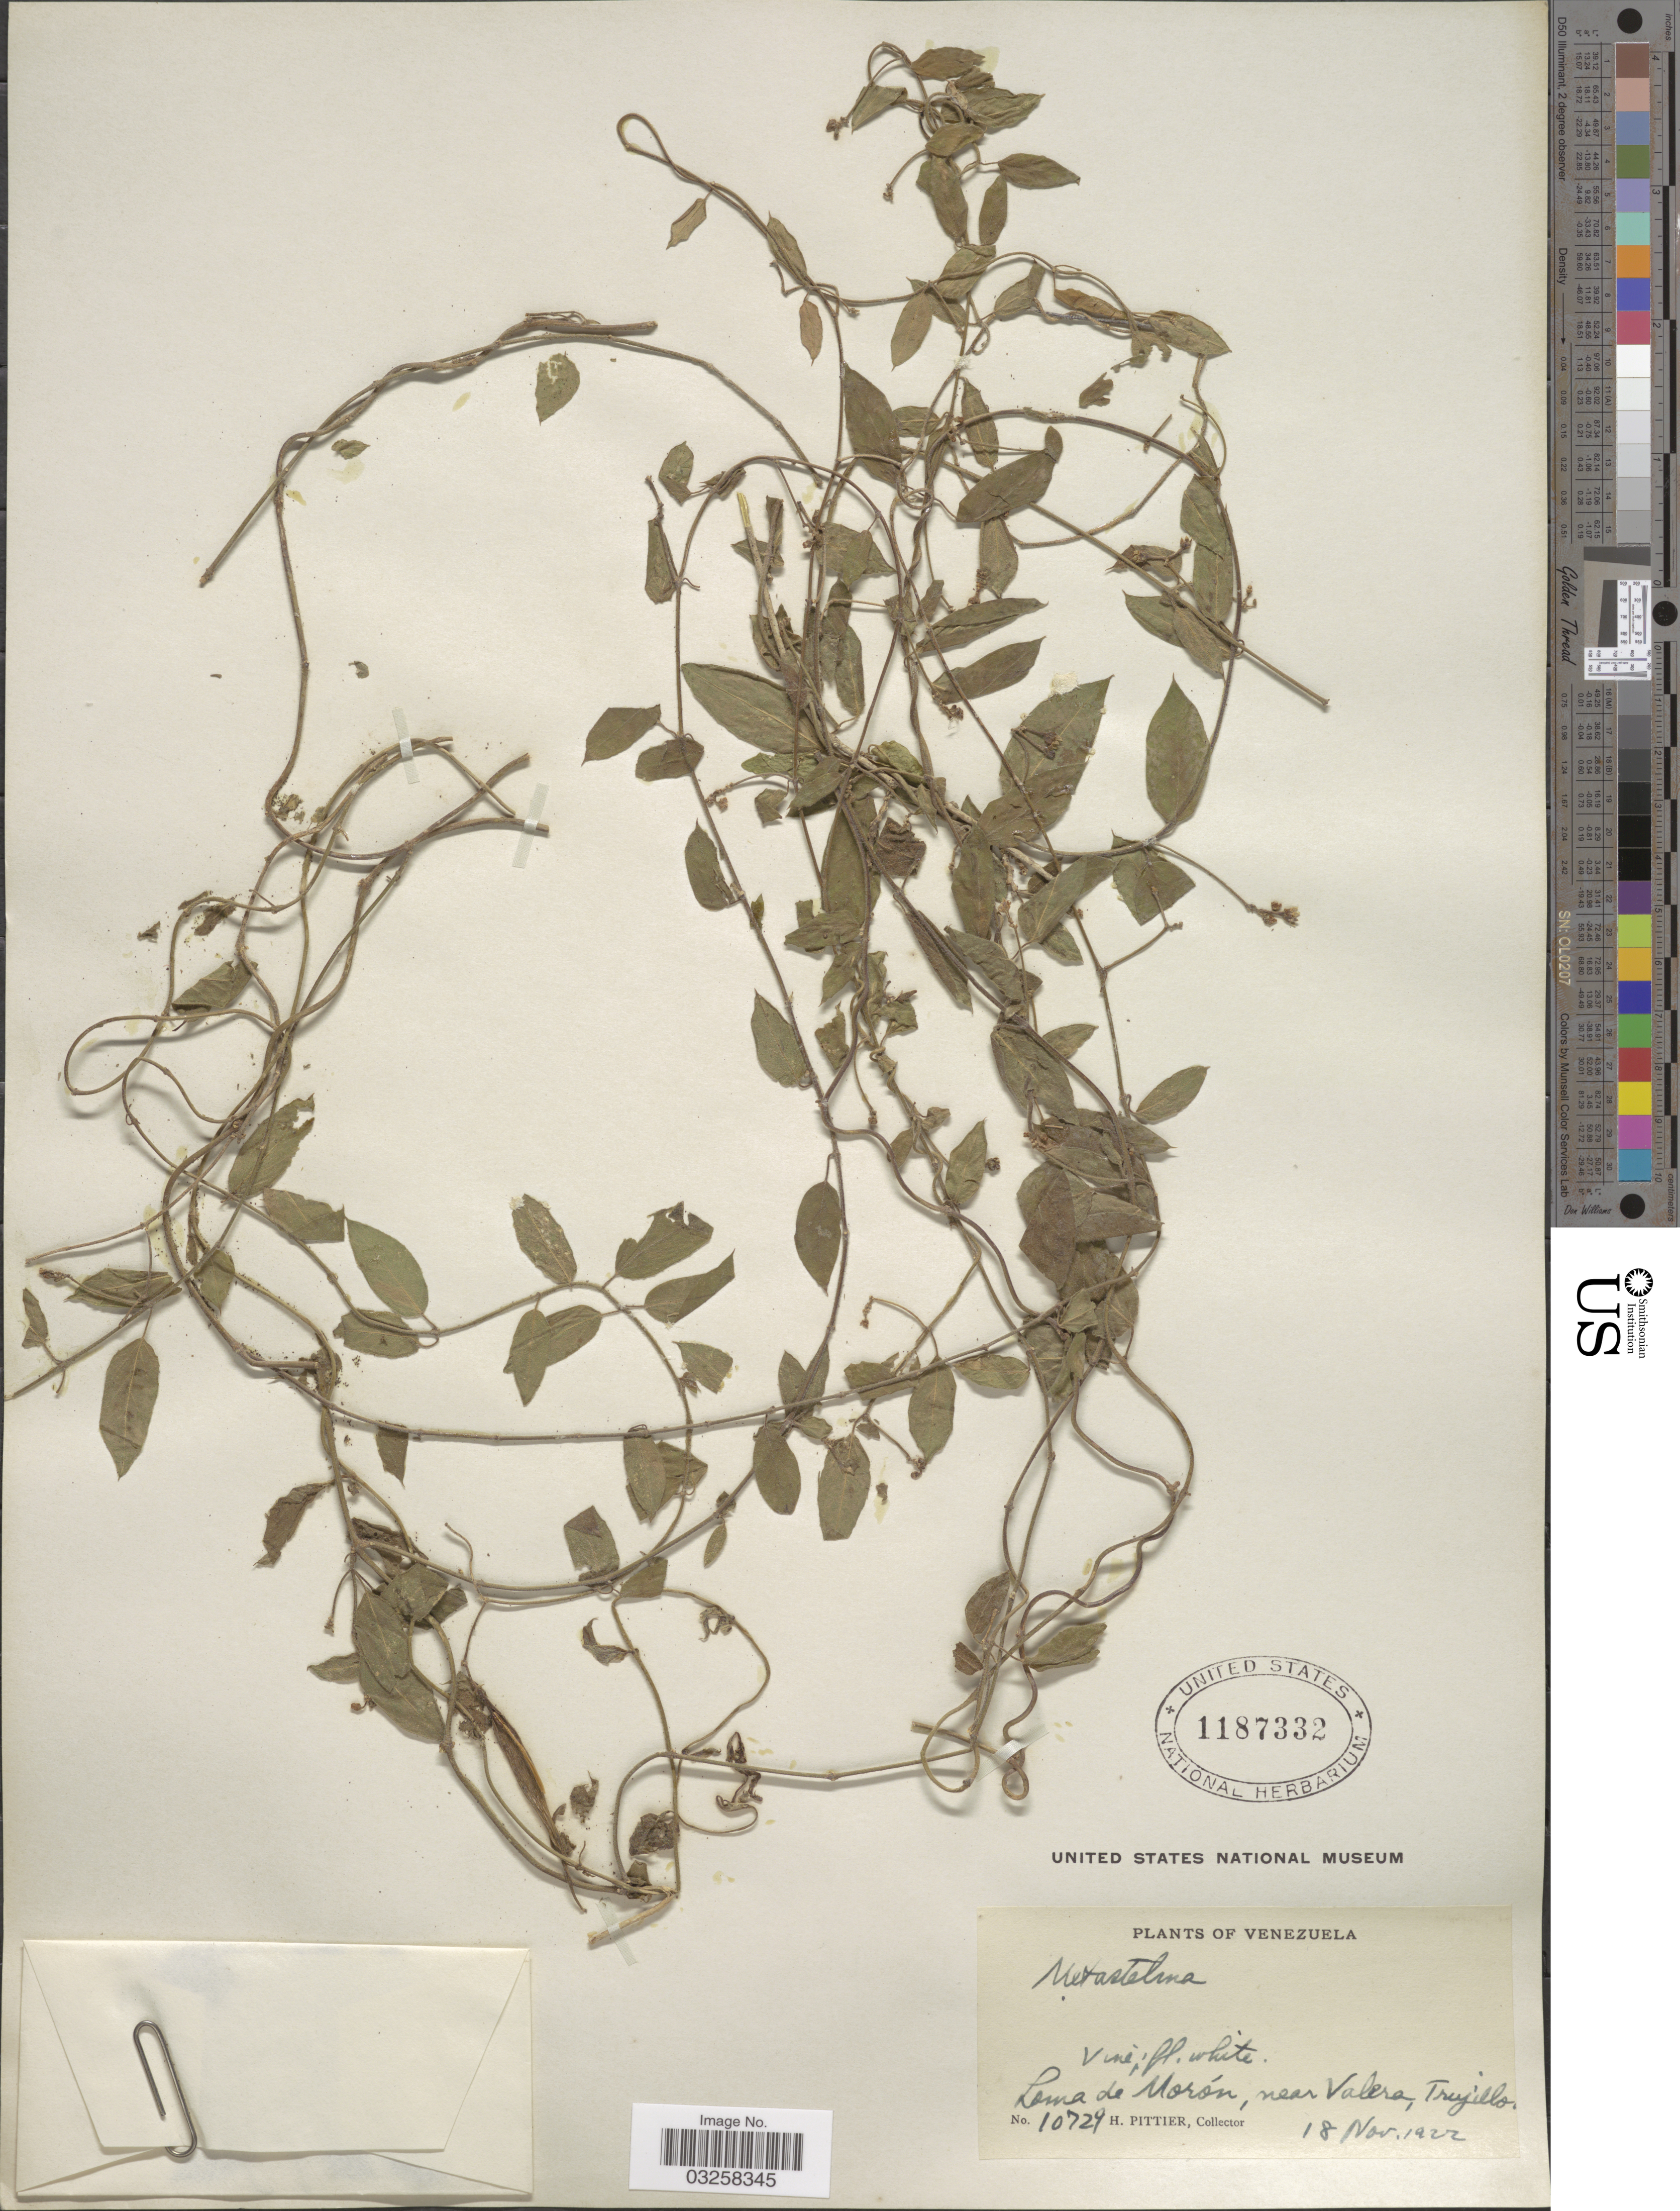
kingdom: Plantae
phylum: Tracheophyta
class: Magnoliopsida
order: Gentianales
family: Apocynaceae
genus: Metastelma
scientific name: Metastelma sp.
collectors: H. F. Pittier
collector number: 10729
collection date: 1922-11-18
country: Venezuela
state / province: Trujillo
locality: Loma de Morón, near Valera.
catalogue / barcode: US 1187332